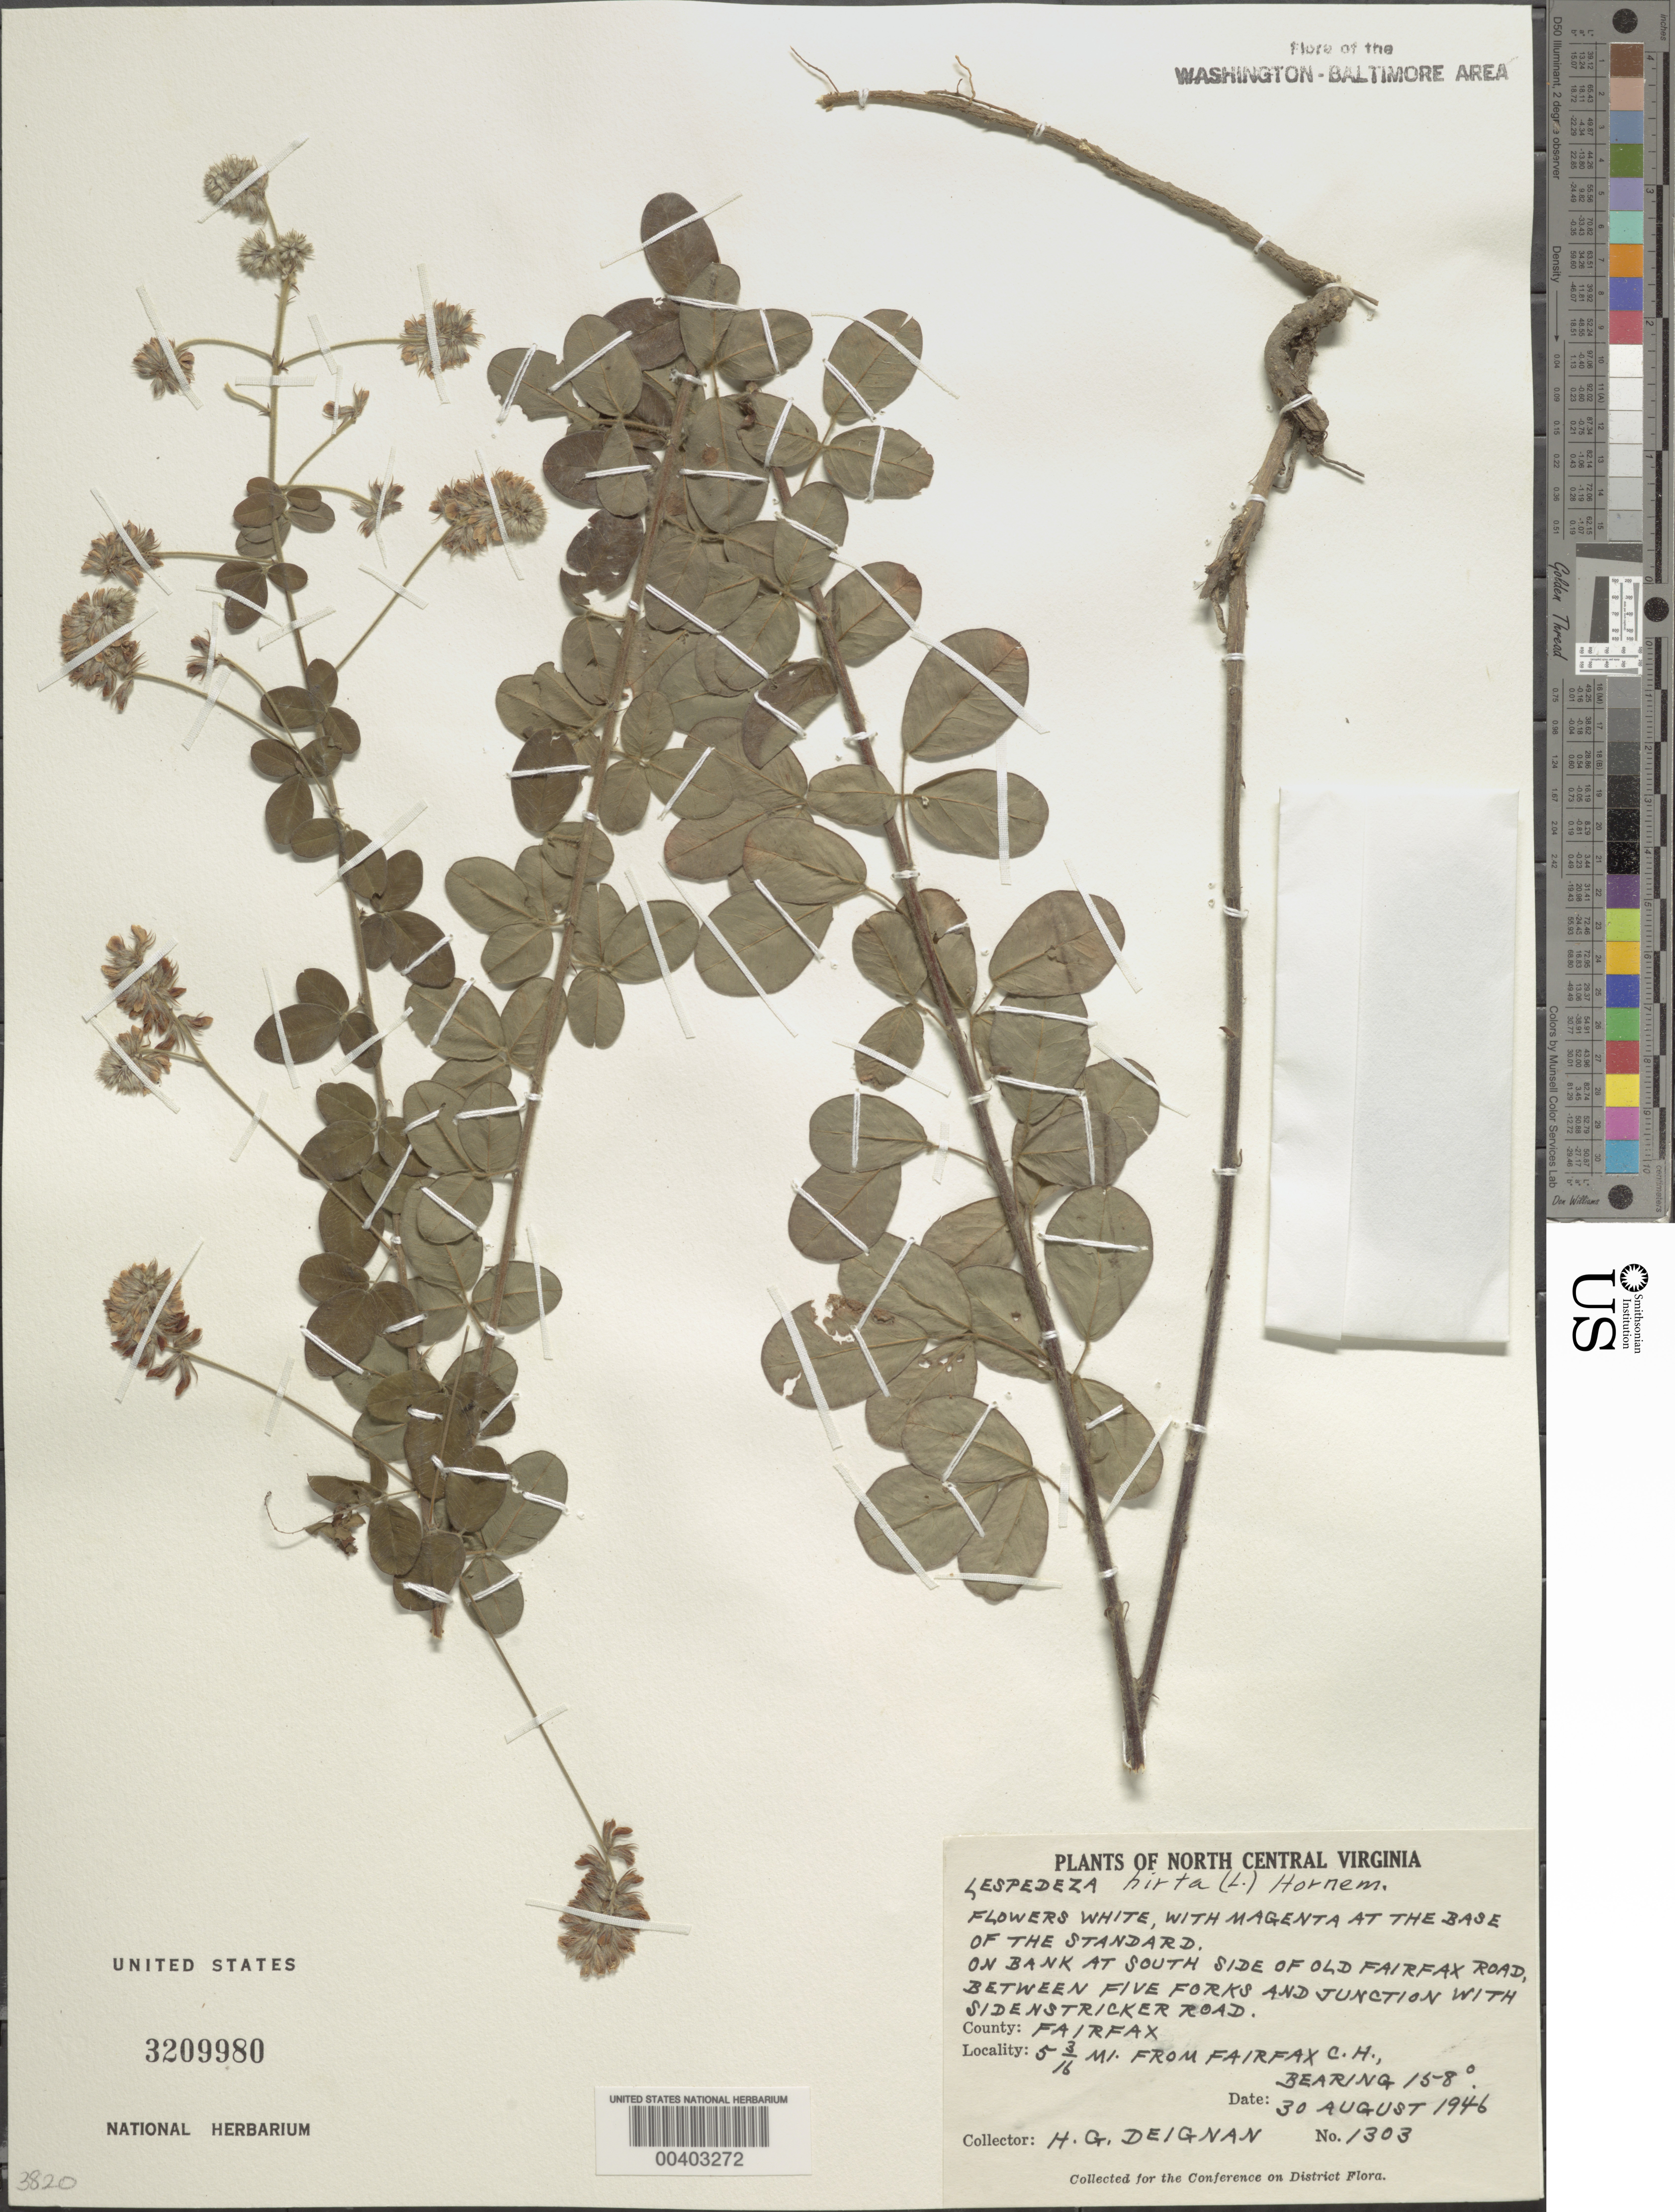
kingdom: Plantae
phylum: Tracheophyta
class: Magnoliopsida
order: Fabales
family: Fabaceae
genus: Lespedeza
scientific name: Lespedeza hirta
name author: (L.) Hornem.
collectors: H. Deignan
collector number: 1303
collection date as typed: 30 Aug 1946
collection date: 1946-08-30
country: United States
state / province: Virginia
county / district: Fairfax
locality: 5 3/16 mi. from Fairfax County Courthouse, between Five Forks and Junction with Sidenstricker Road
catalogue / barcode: US 3209980